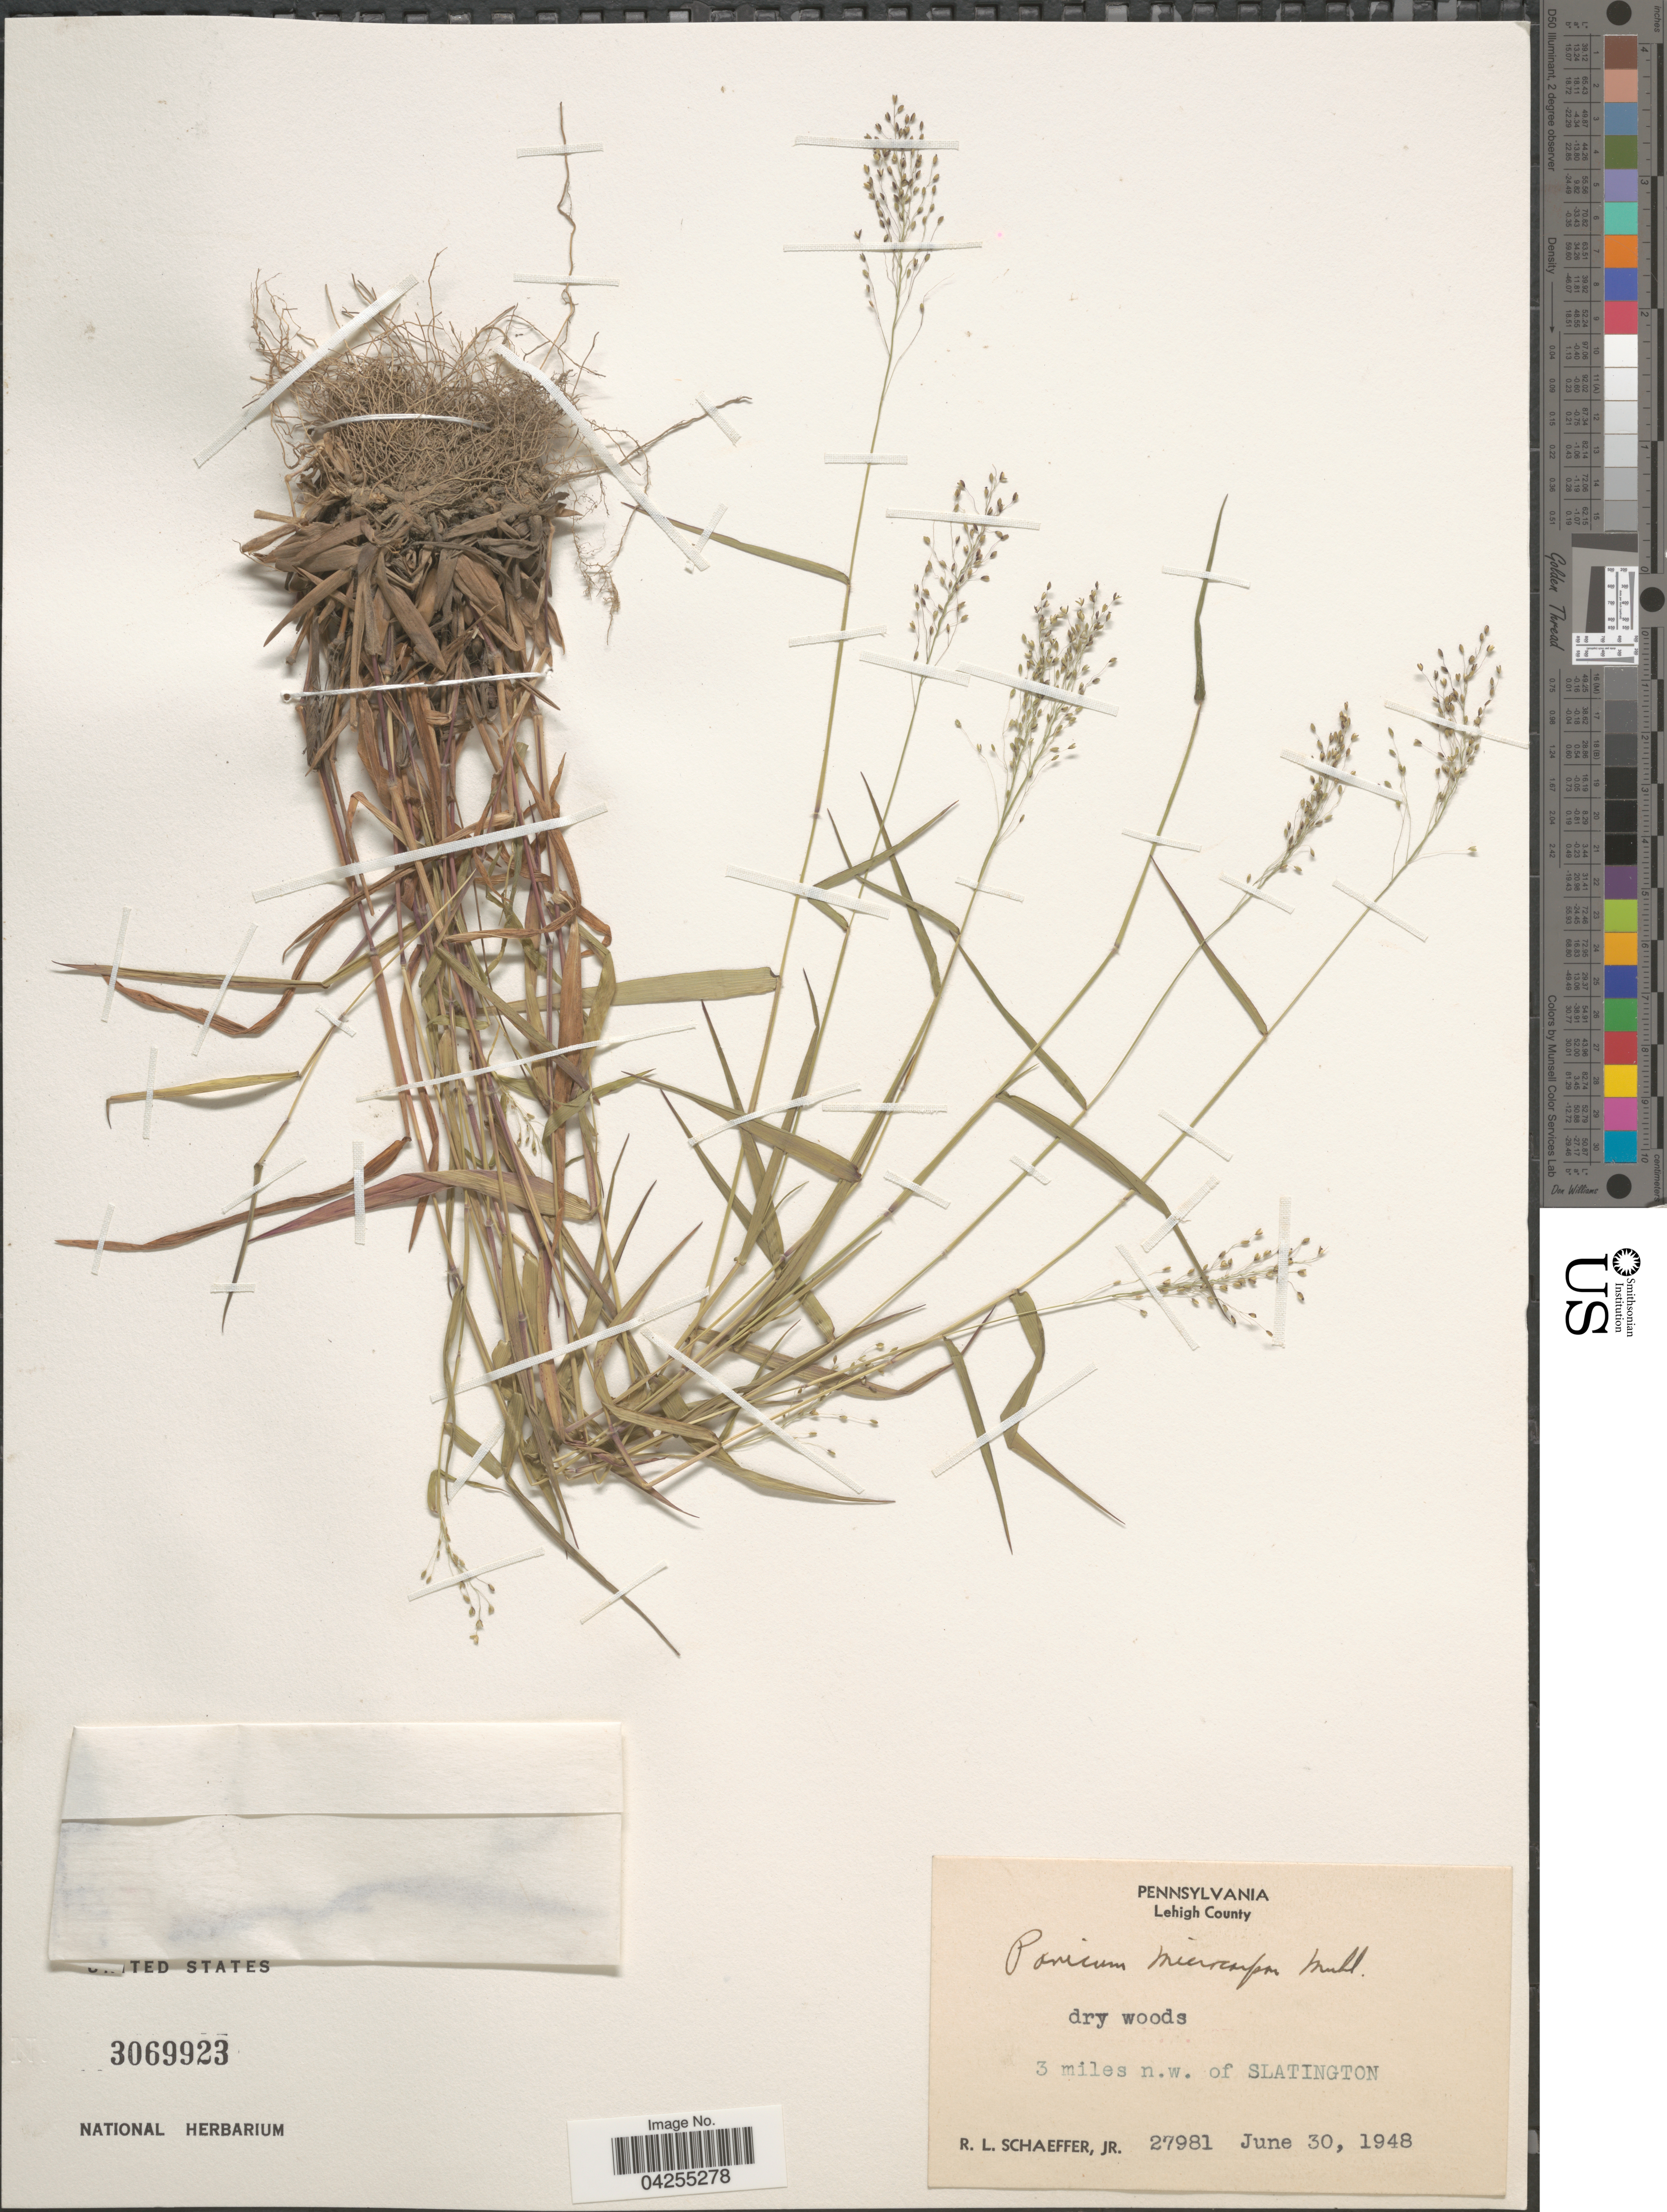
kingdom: Plantae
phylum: Tracheophyta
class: Liliopsida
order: Poales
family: Poaceae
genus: Dichanthelium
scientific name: Dichanthelium dichotomum var. dichotomum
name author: (L.) Gould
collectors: R. L. Schaeffer Jr.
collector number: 27981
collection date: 1948-06-30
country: United States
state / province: Pennsylvania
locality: Lehigh County. 3 miles n.w. of Slatington.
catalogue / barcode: US 3069923